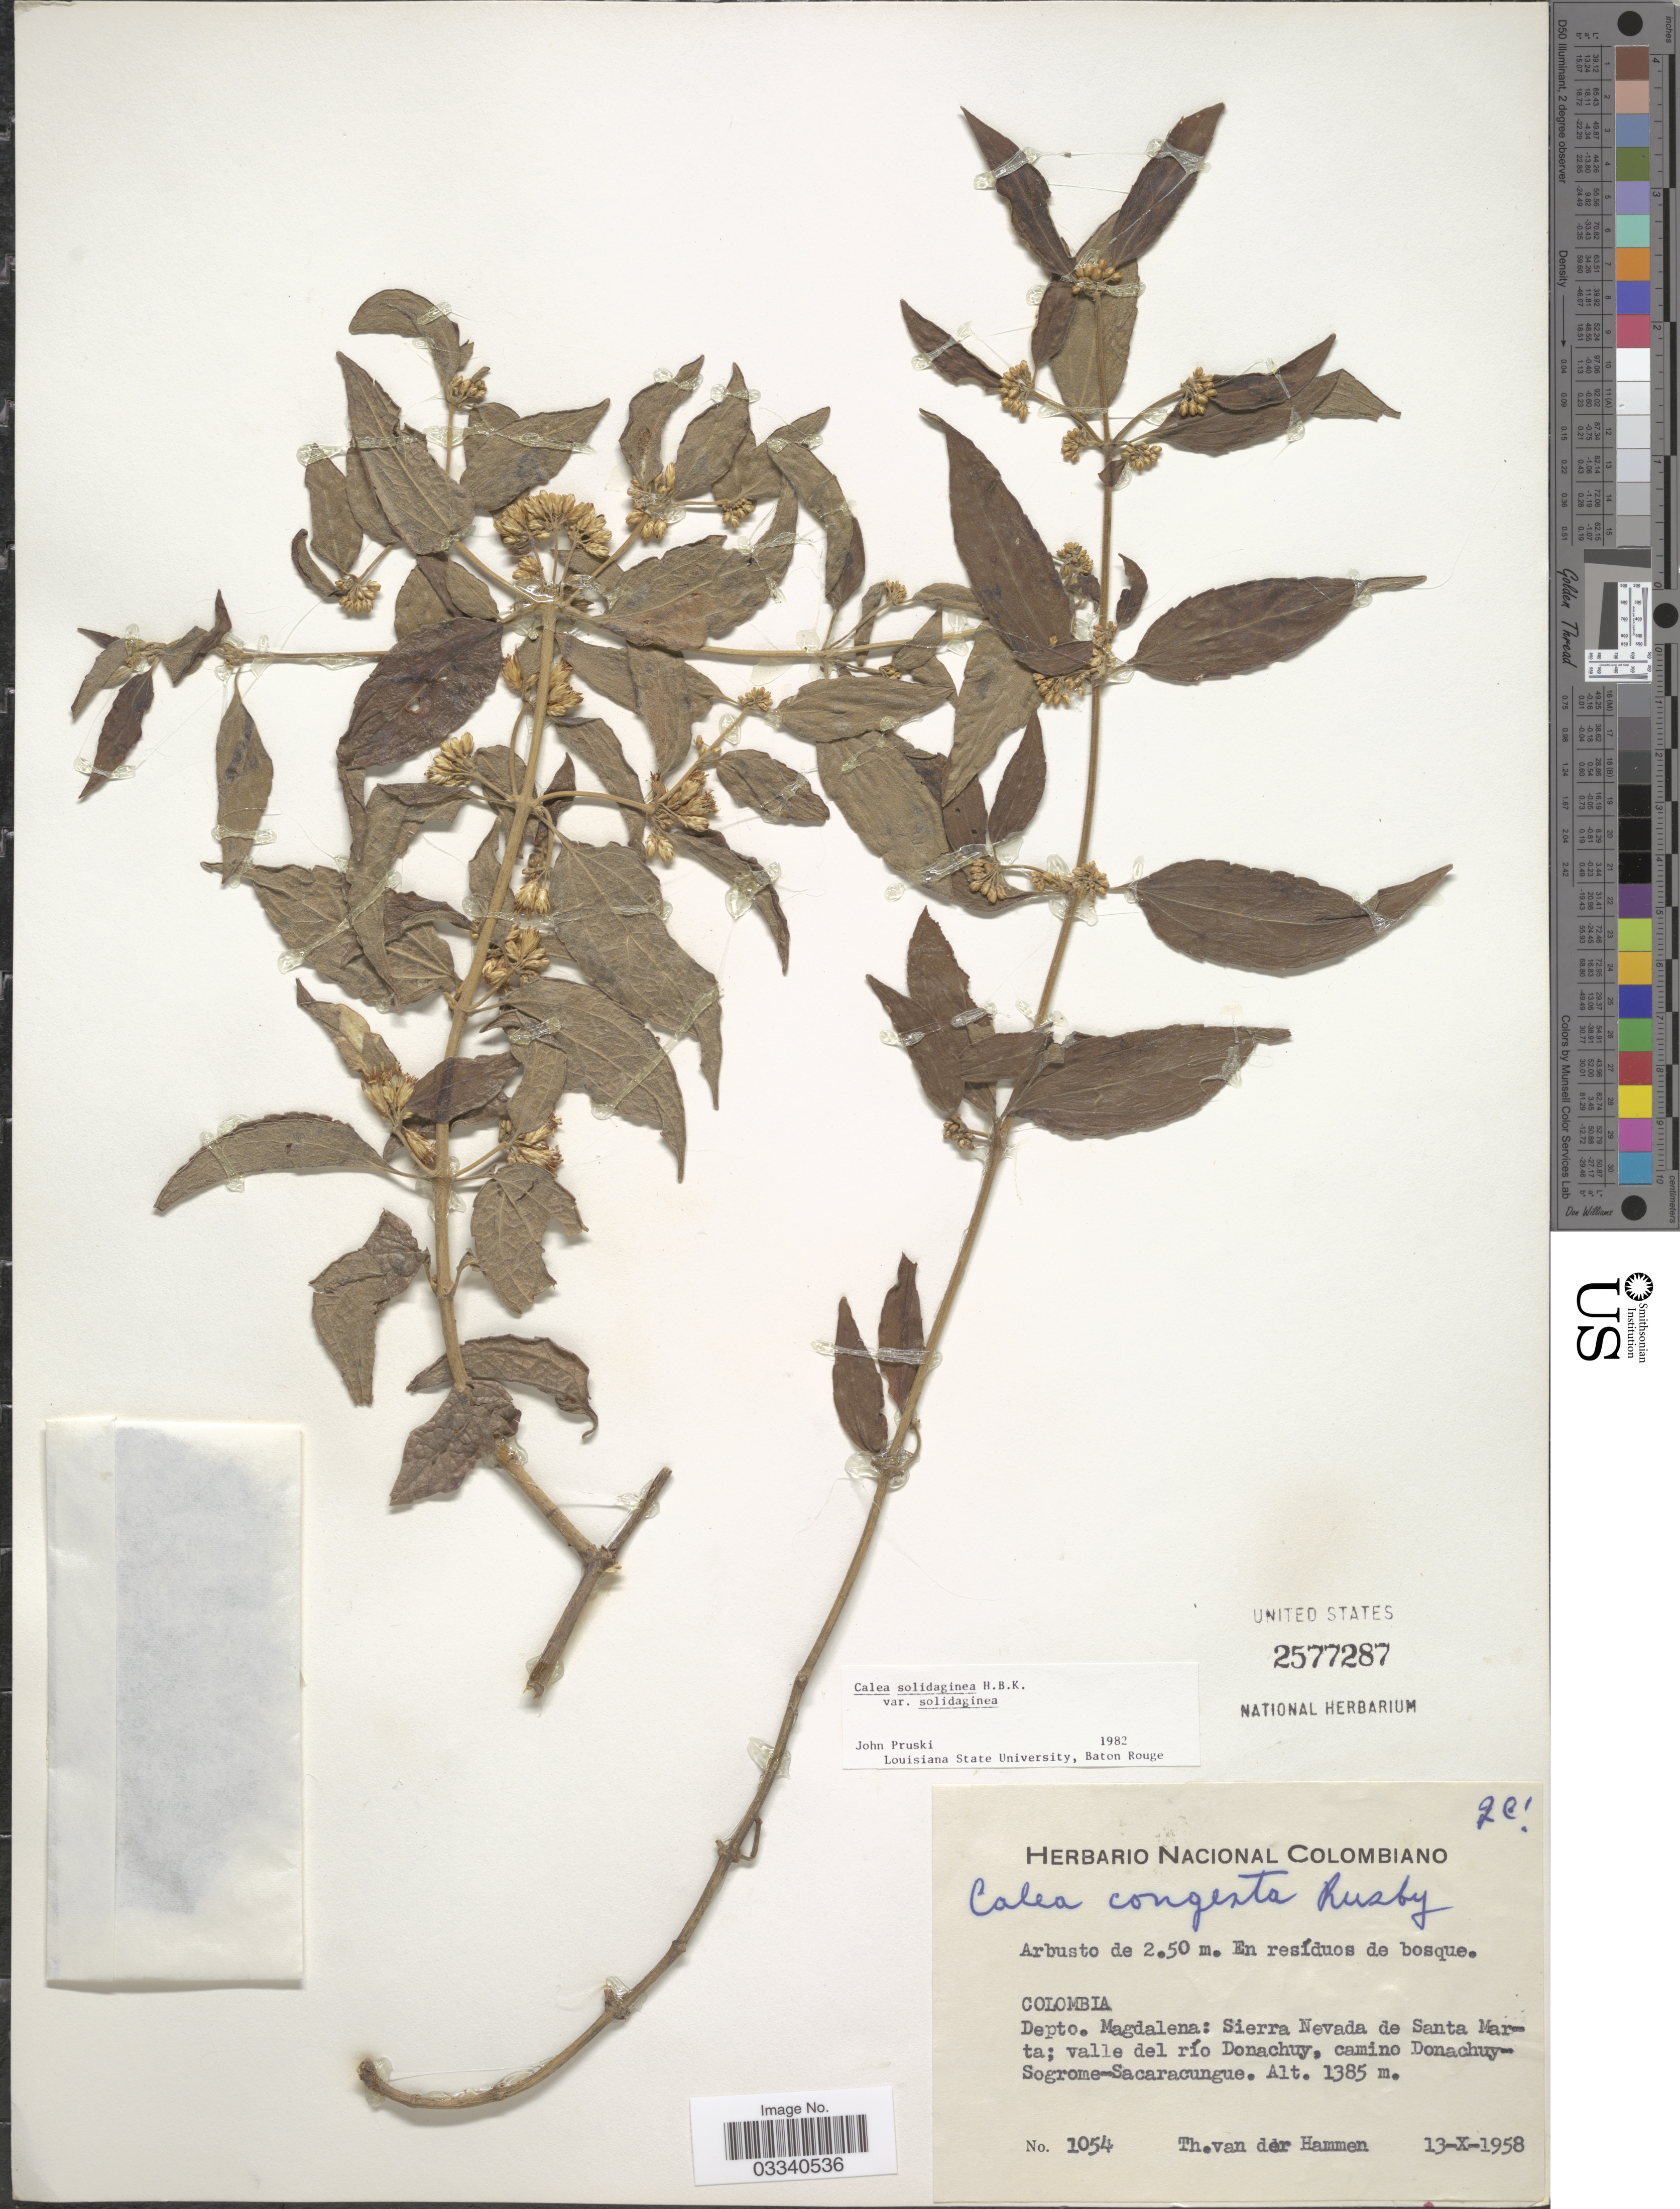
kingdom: Plantae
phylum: Tracheophyta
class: Magnoliopsida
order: Asterales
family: Asteraceae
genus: Calea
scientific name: Calea solidaginea var. solidaginea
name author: Kunth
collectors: T. Van der Hammen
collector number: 1054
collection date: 1958-10-13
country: Colombia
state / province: Magdalena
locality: Depto. Magdalena:Sierra Nevada de Santa Marta; valle del río Donachuy, camino Donachuy-Sogrome-Sacaracungue.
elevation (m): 1385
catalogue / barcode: US 2577287